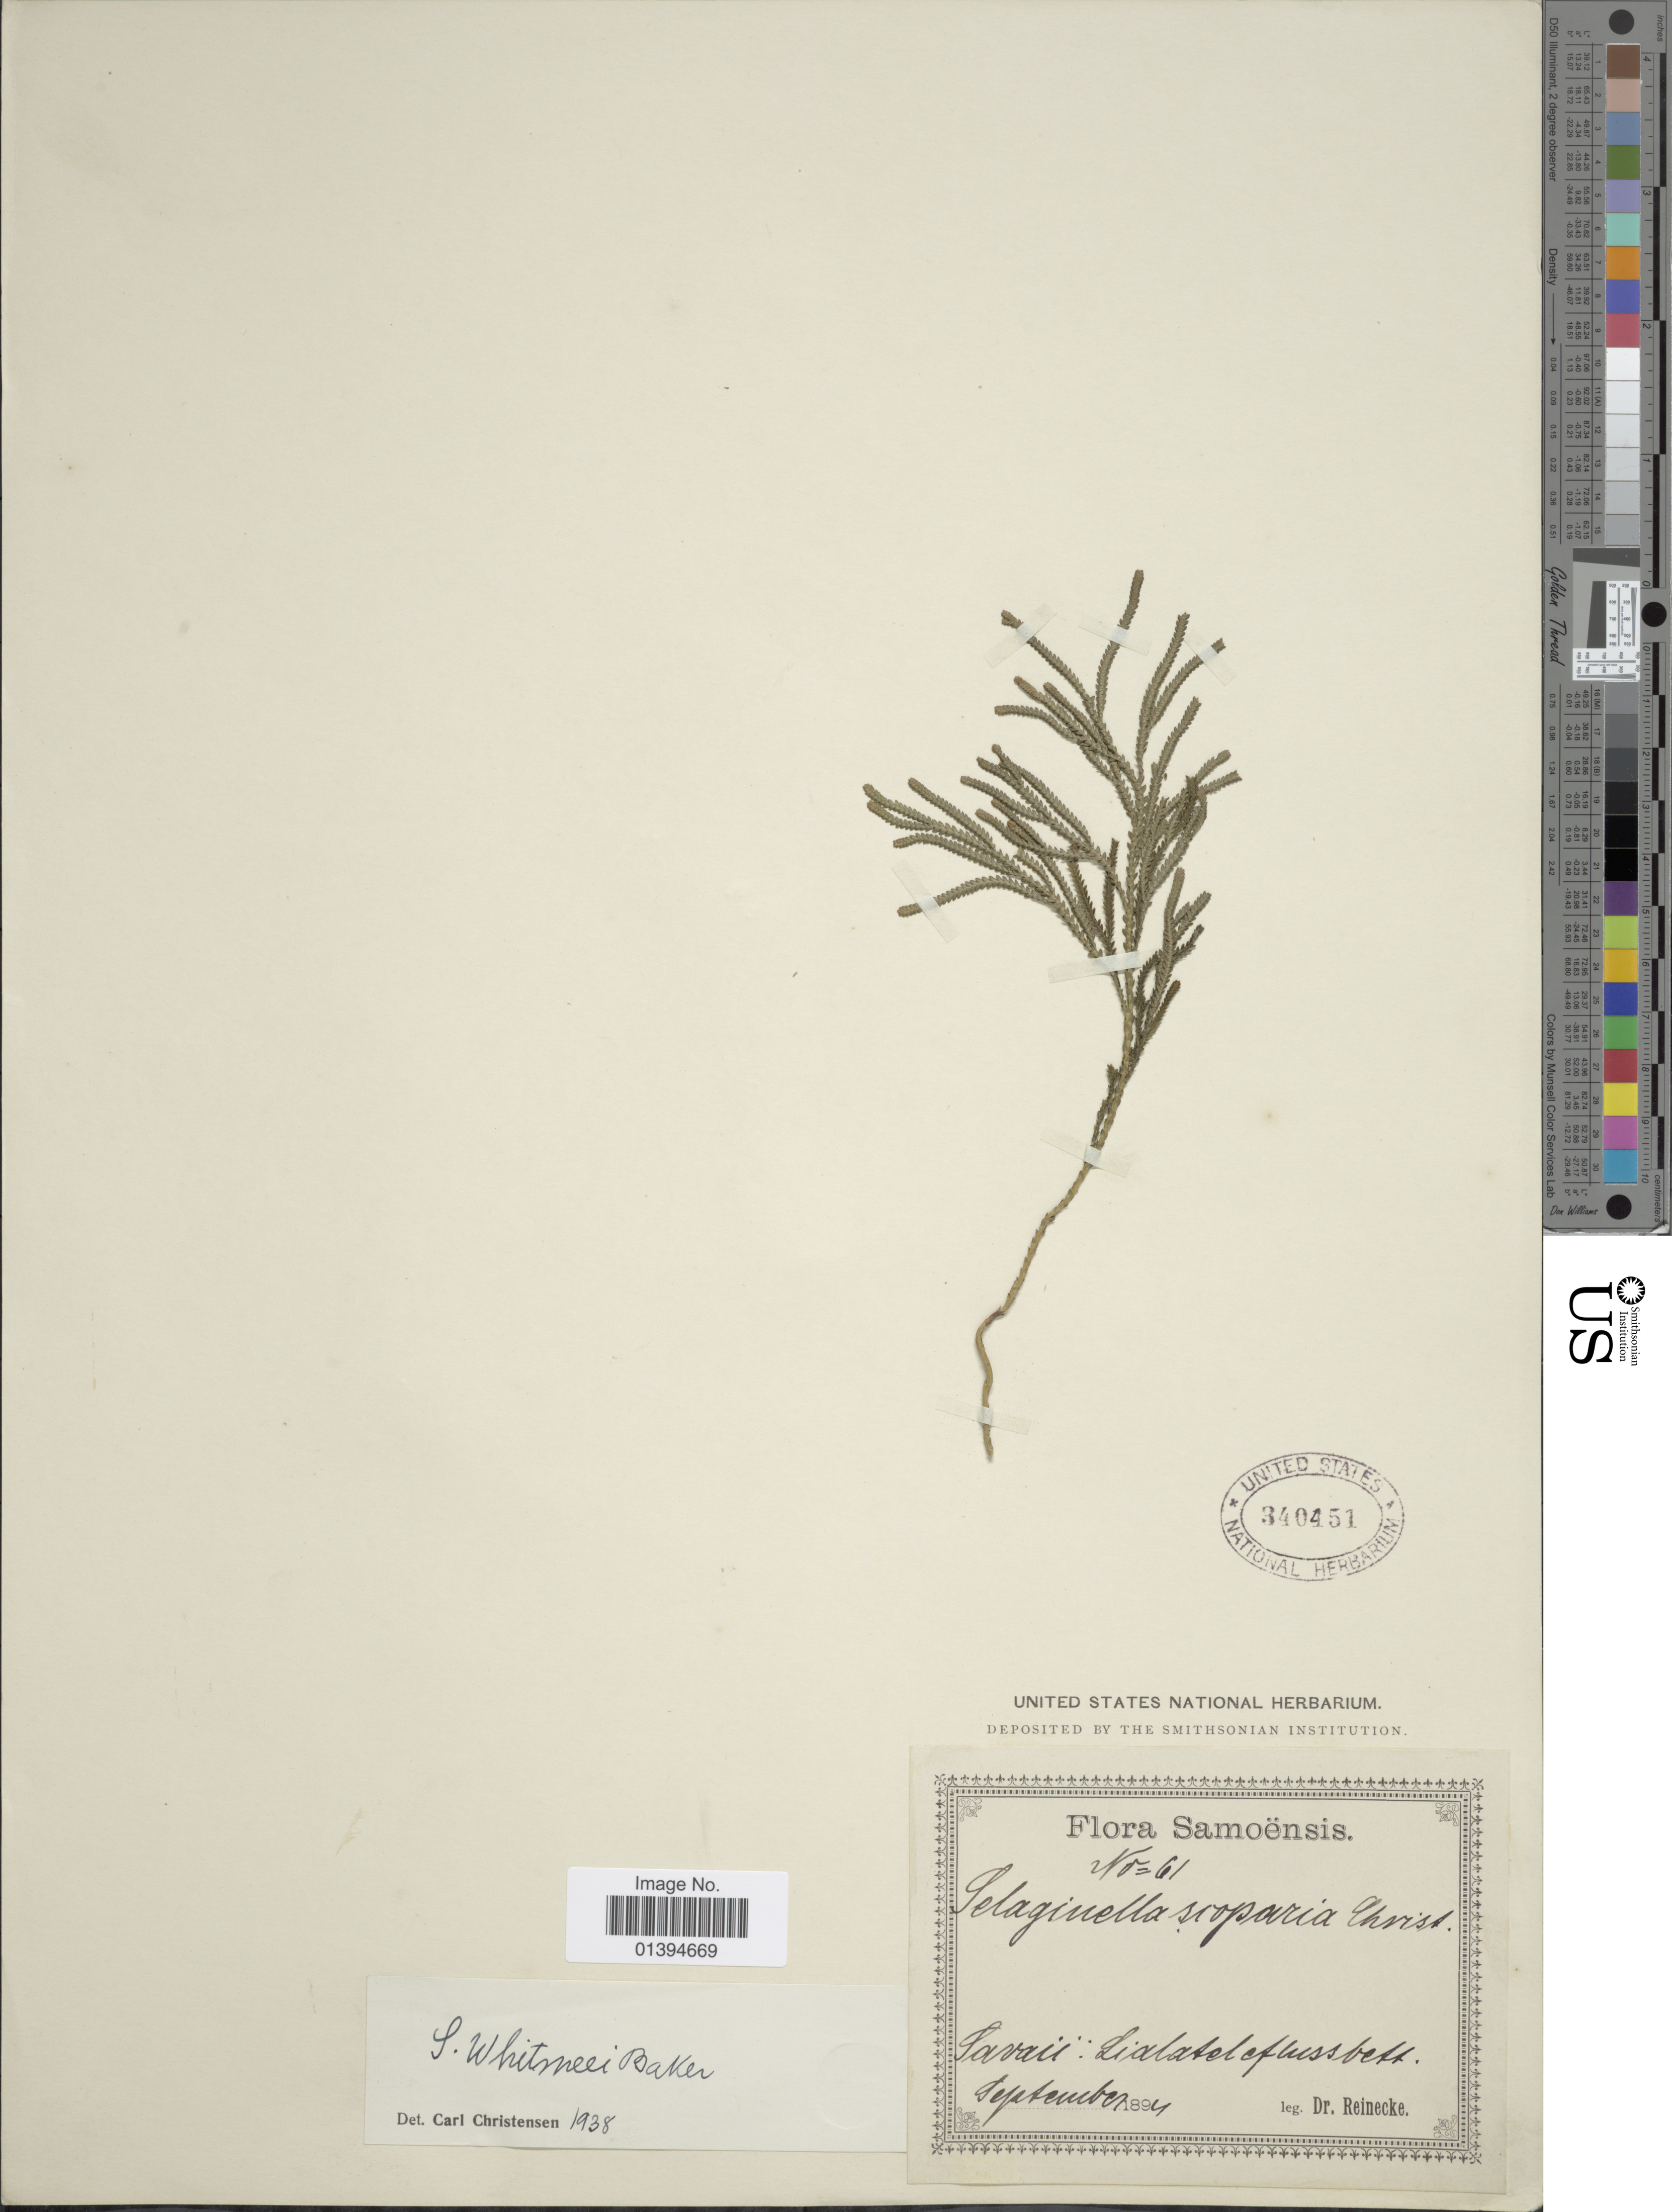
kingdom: Plantae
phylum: Tracheophyta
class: Lycopodiopsida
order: Selaginellales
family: Selaginellaceae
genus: Selaginella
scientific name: Selaginella whitmeei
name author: Baker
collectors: -- Reinecke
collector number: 61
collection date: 1894-09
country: Samoa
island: Savai'i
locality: Savaii, Lialatel of musbelt [interpreted]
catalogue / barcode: US 340451